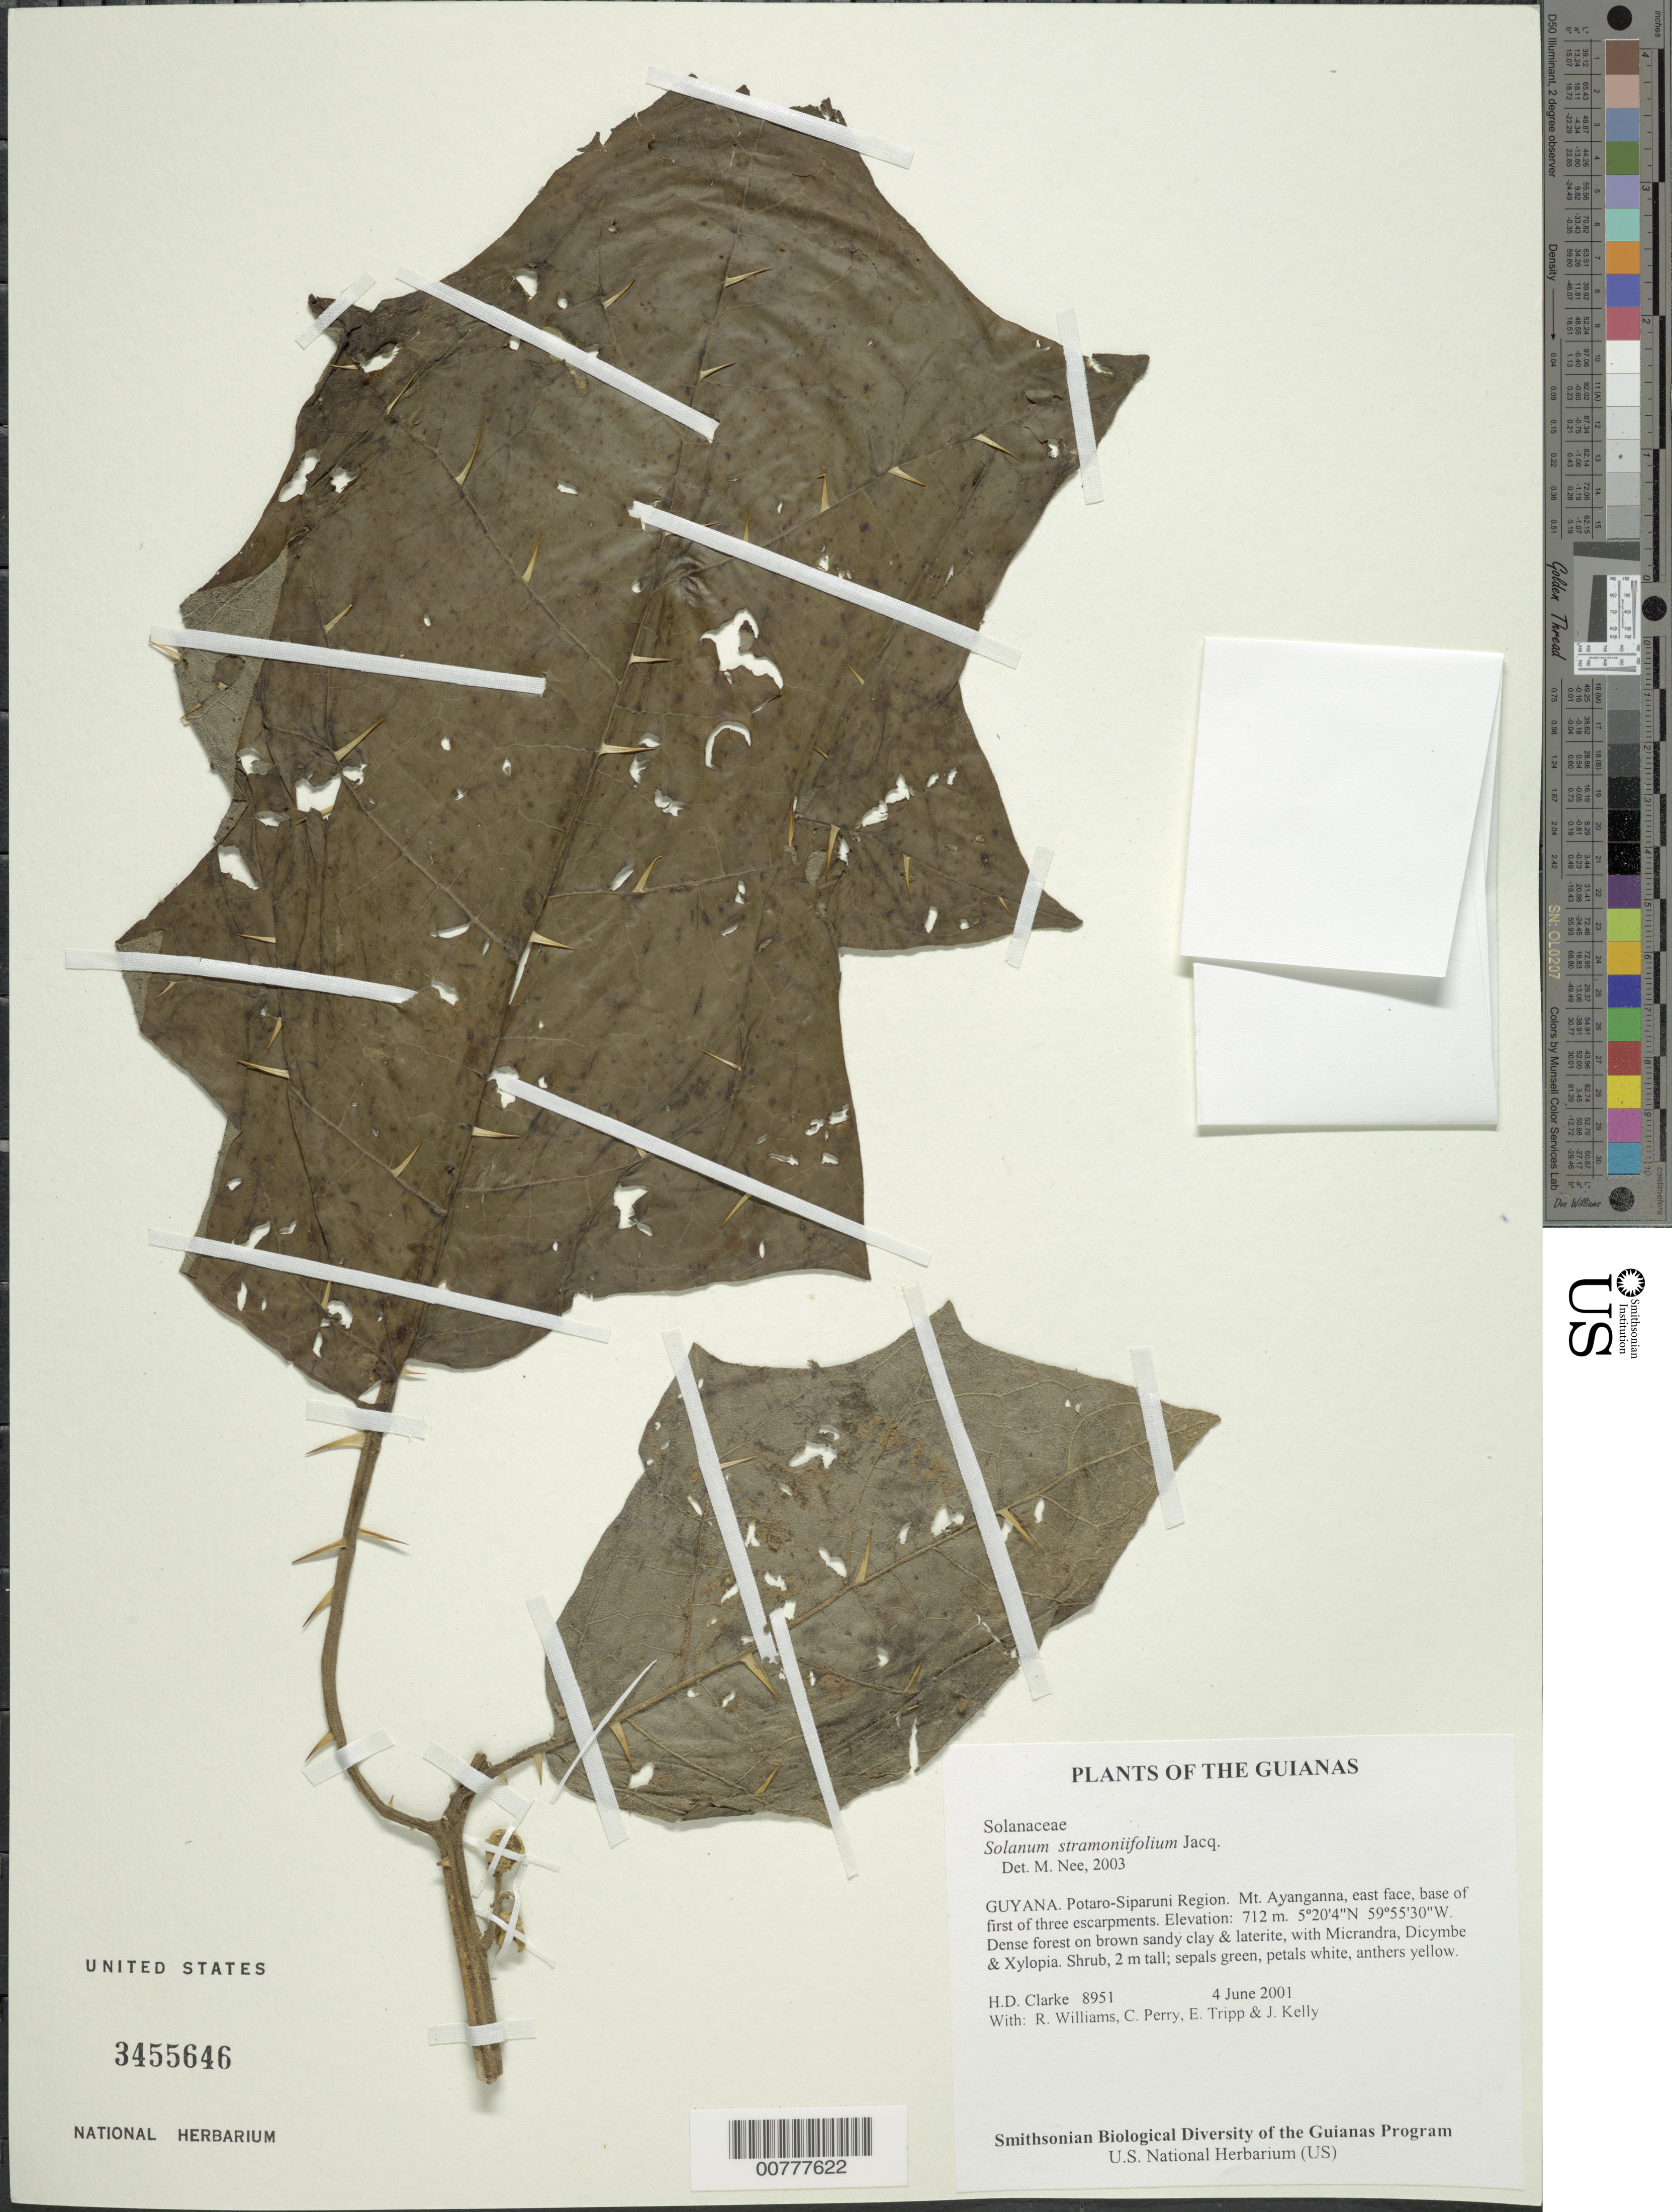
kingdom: Plantae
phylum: Tracheophyta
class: Magnoliopsida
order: Solanales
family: Solanaceae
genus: Solanum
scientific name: Solanum stramoniifolium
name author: Jacq.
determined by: Nee, Michael H.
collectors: H. D. Clarke, R. Williams, C. Perry, E. Tripp & J. Kelly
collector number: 8951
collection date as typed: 6 Jun 2001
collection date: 2001-06-06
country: Guyana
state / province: Potaro-Siparuni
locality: Mt. Ayanganna, east face, base of first of three escarpments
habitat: Dense forest on brown sandy clay & laterite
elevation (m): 712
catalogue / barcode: US 3455646